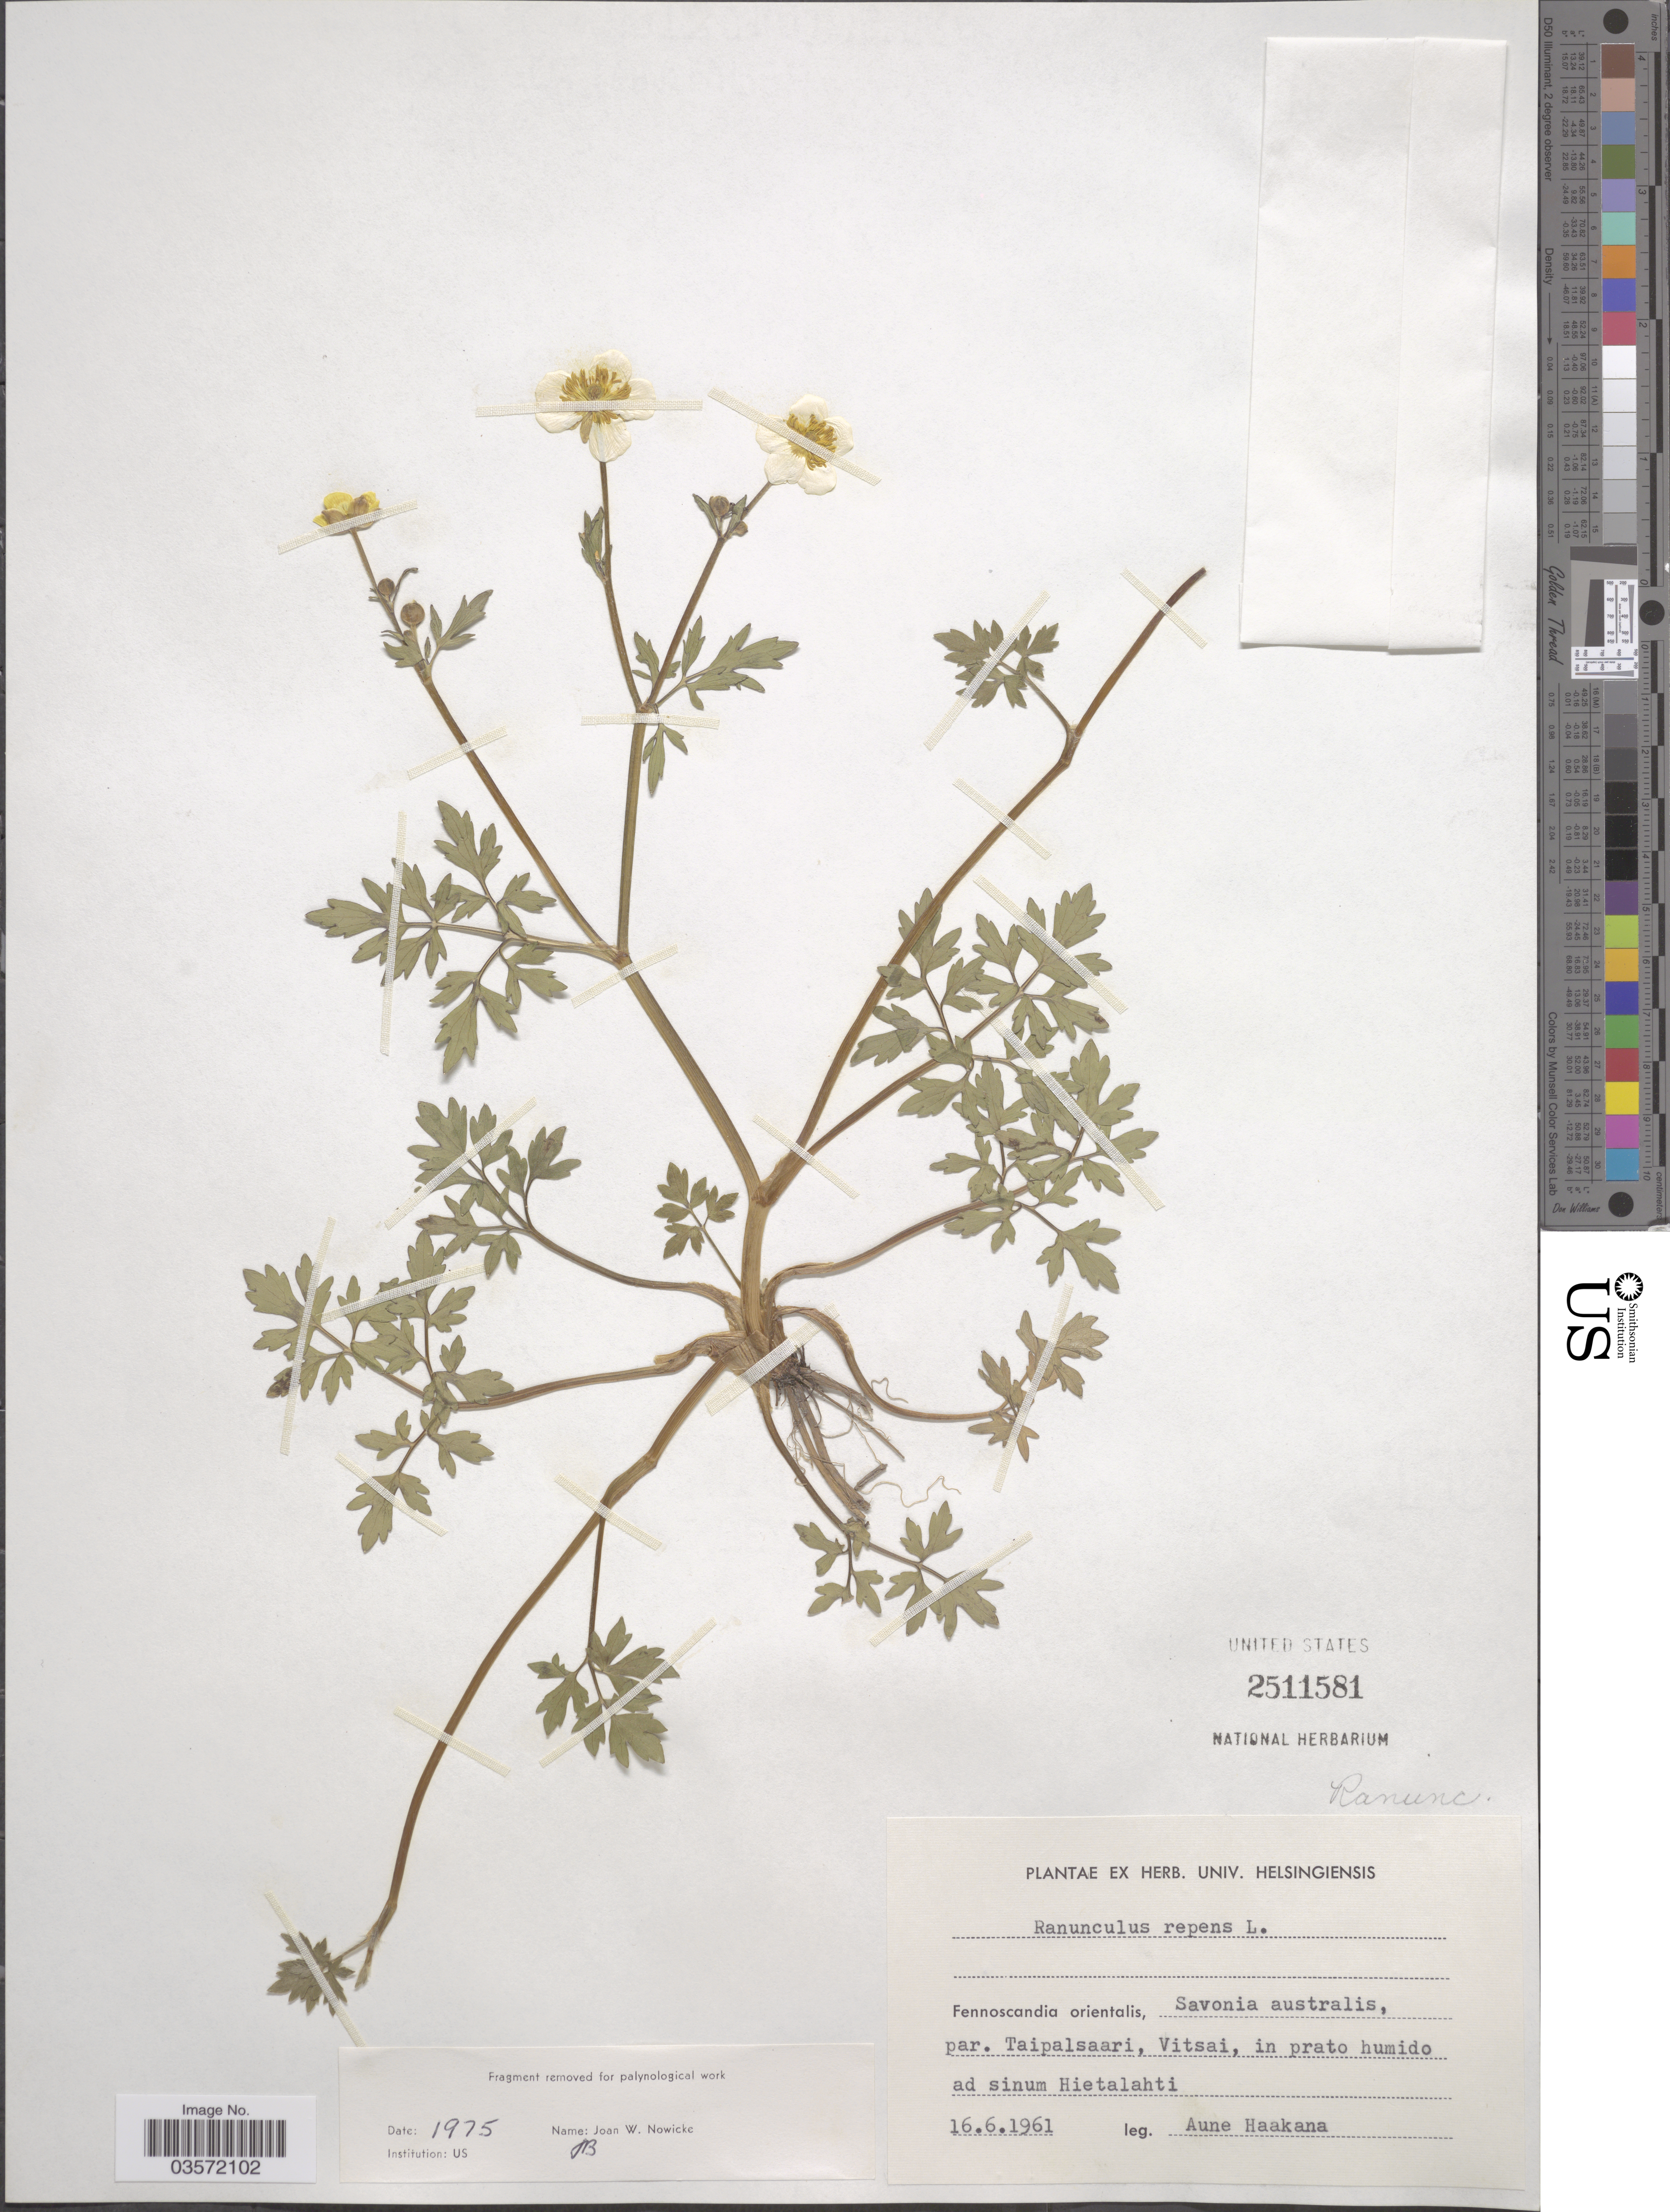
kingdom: Plantae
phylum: Tracheophyta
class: Magnoliopsida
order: Ranunculales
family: Ranunculaceae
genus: Ranunculus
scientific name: Ranunculus repens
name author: L.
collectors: A. Haakana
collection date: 1961-06-16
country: Finland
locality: Fennoscandia orientalis, Savonia australis, par. Taipalsaari, Vitsai, in prato humido ad sinum Hietalahti.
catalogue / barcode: US 2511581